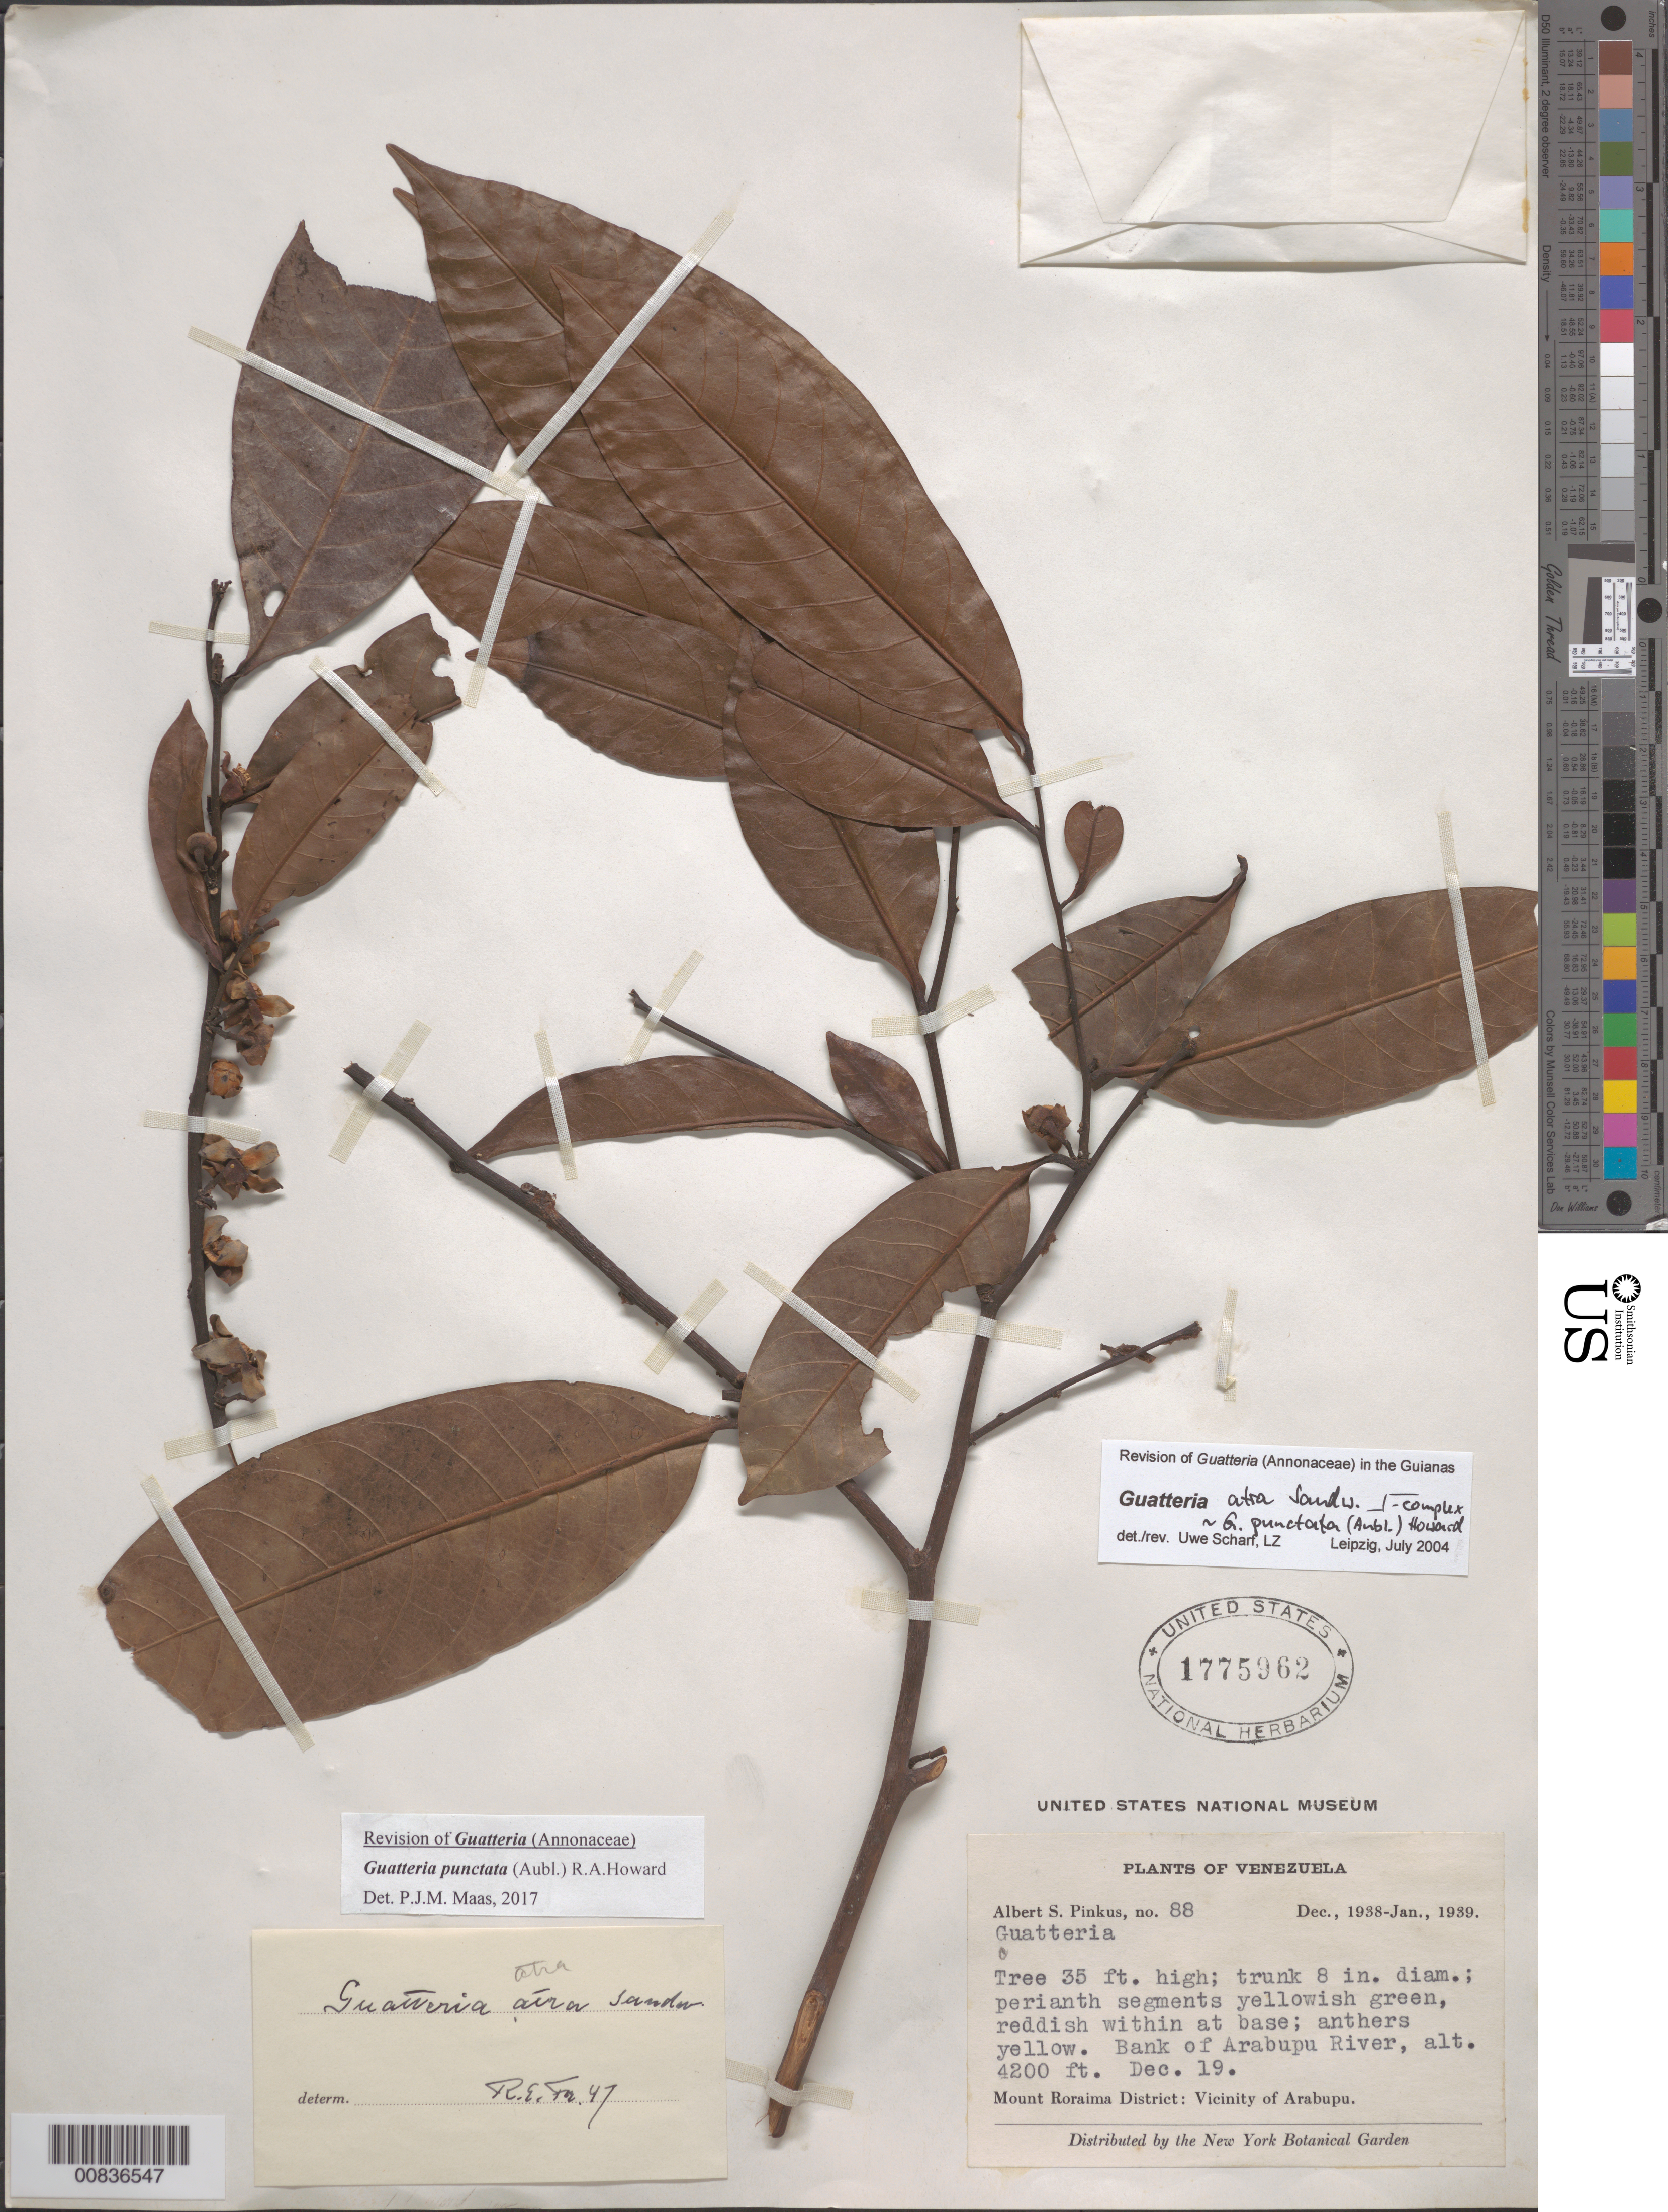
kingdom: Plantae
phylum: Tracheophyta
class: Magnoliopsida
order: Magnoliales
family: Annonaceae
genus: Guatteria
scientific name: Guatteria punctata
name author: (Aubl.) R.A. Howard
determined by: Maas, Paul J.; Maas, H.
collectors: A. Pinkus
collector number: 88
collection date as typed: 19-Dec-38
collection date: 1938-12-19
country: Venezuela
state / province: Bolívar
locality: Mt. Roraima District; vic of Arabupu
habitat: Riverbank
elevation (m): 1280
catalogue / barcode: US 1775962